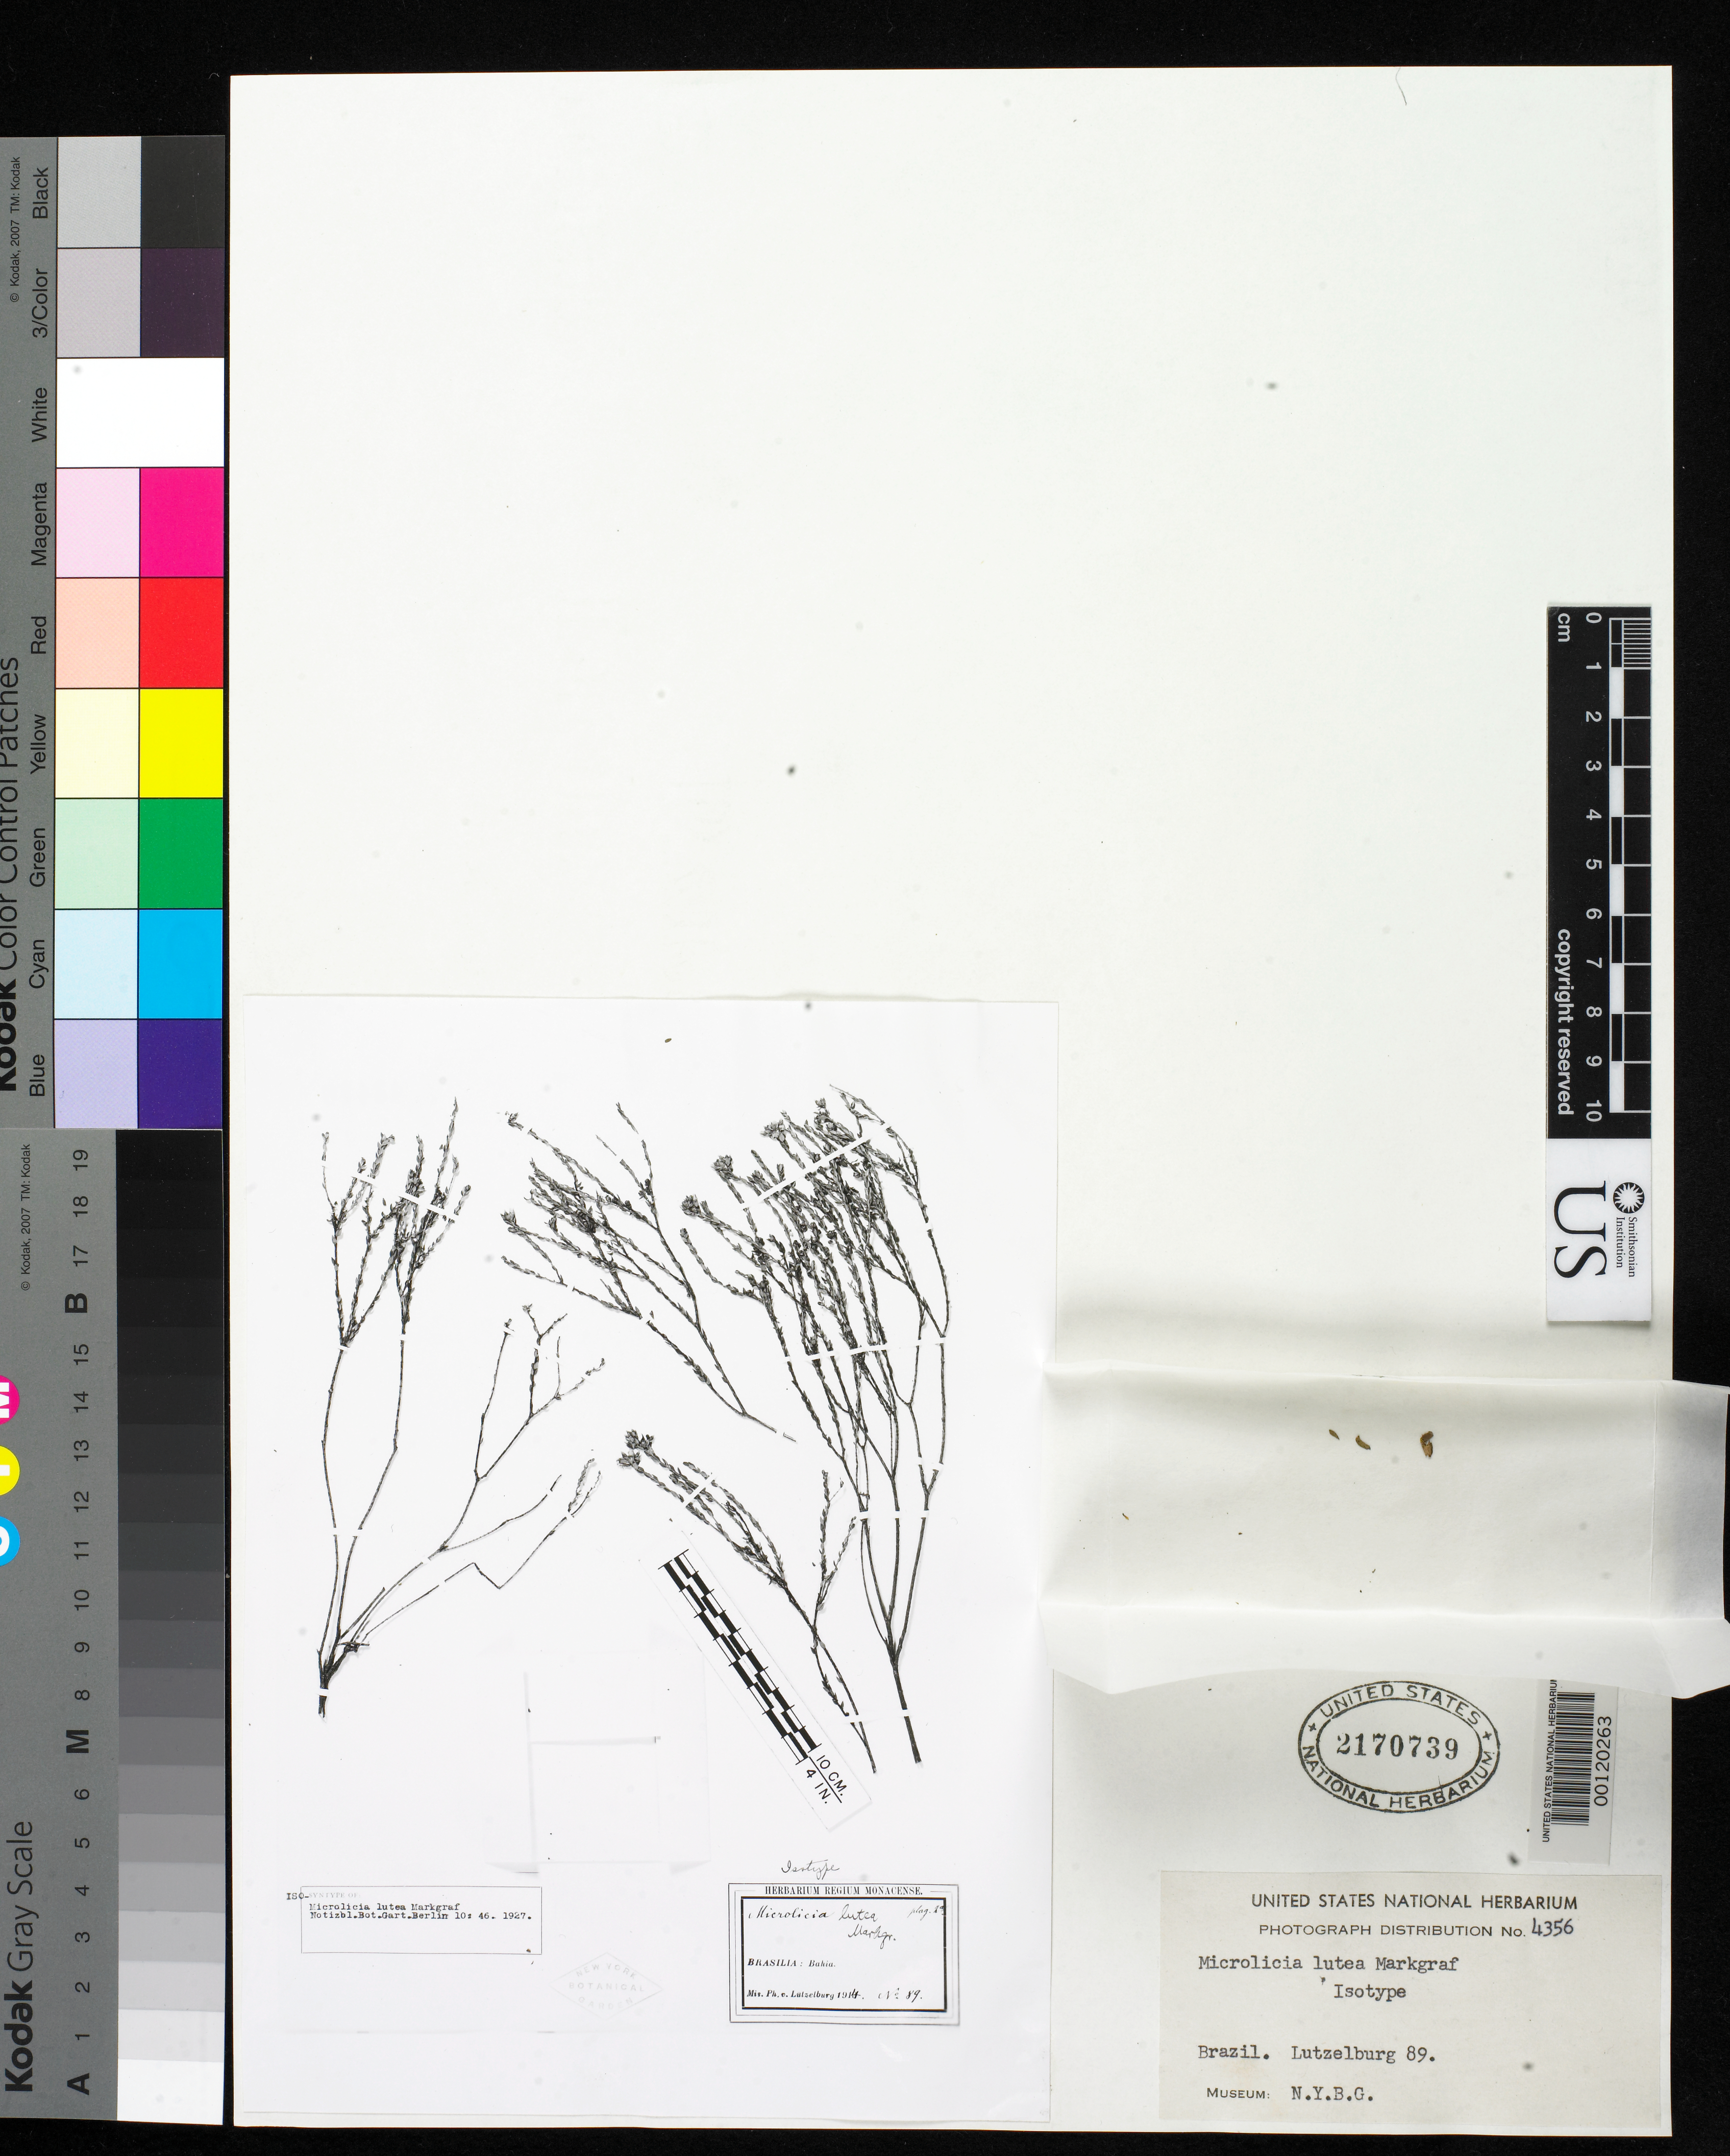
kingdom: Plantae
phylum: Tracheophyta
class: Magnoliopsida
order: Myrtales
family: Melastomataceae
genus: Microlicia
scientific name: Microlicia lutea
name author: Markgr.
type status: Possible Isosyntype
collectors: P. von Luetzelburg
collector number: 89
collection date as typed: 1914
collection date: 1914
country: Brazil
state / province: Bahia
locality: North of Esplanda city on road to Jaquera.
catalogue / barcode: US 2170739